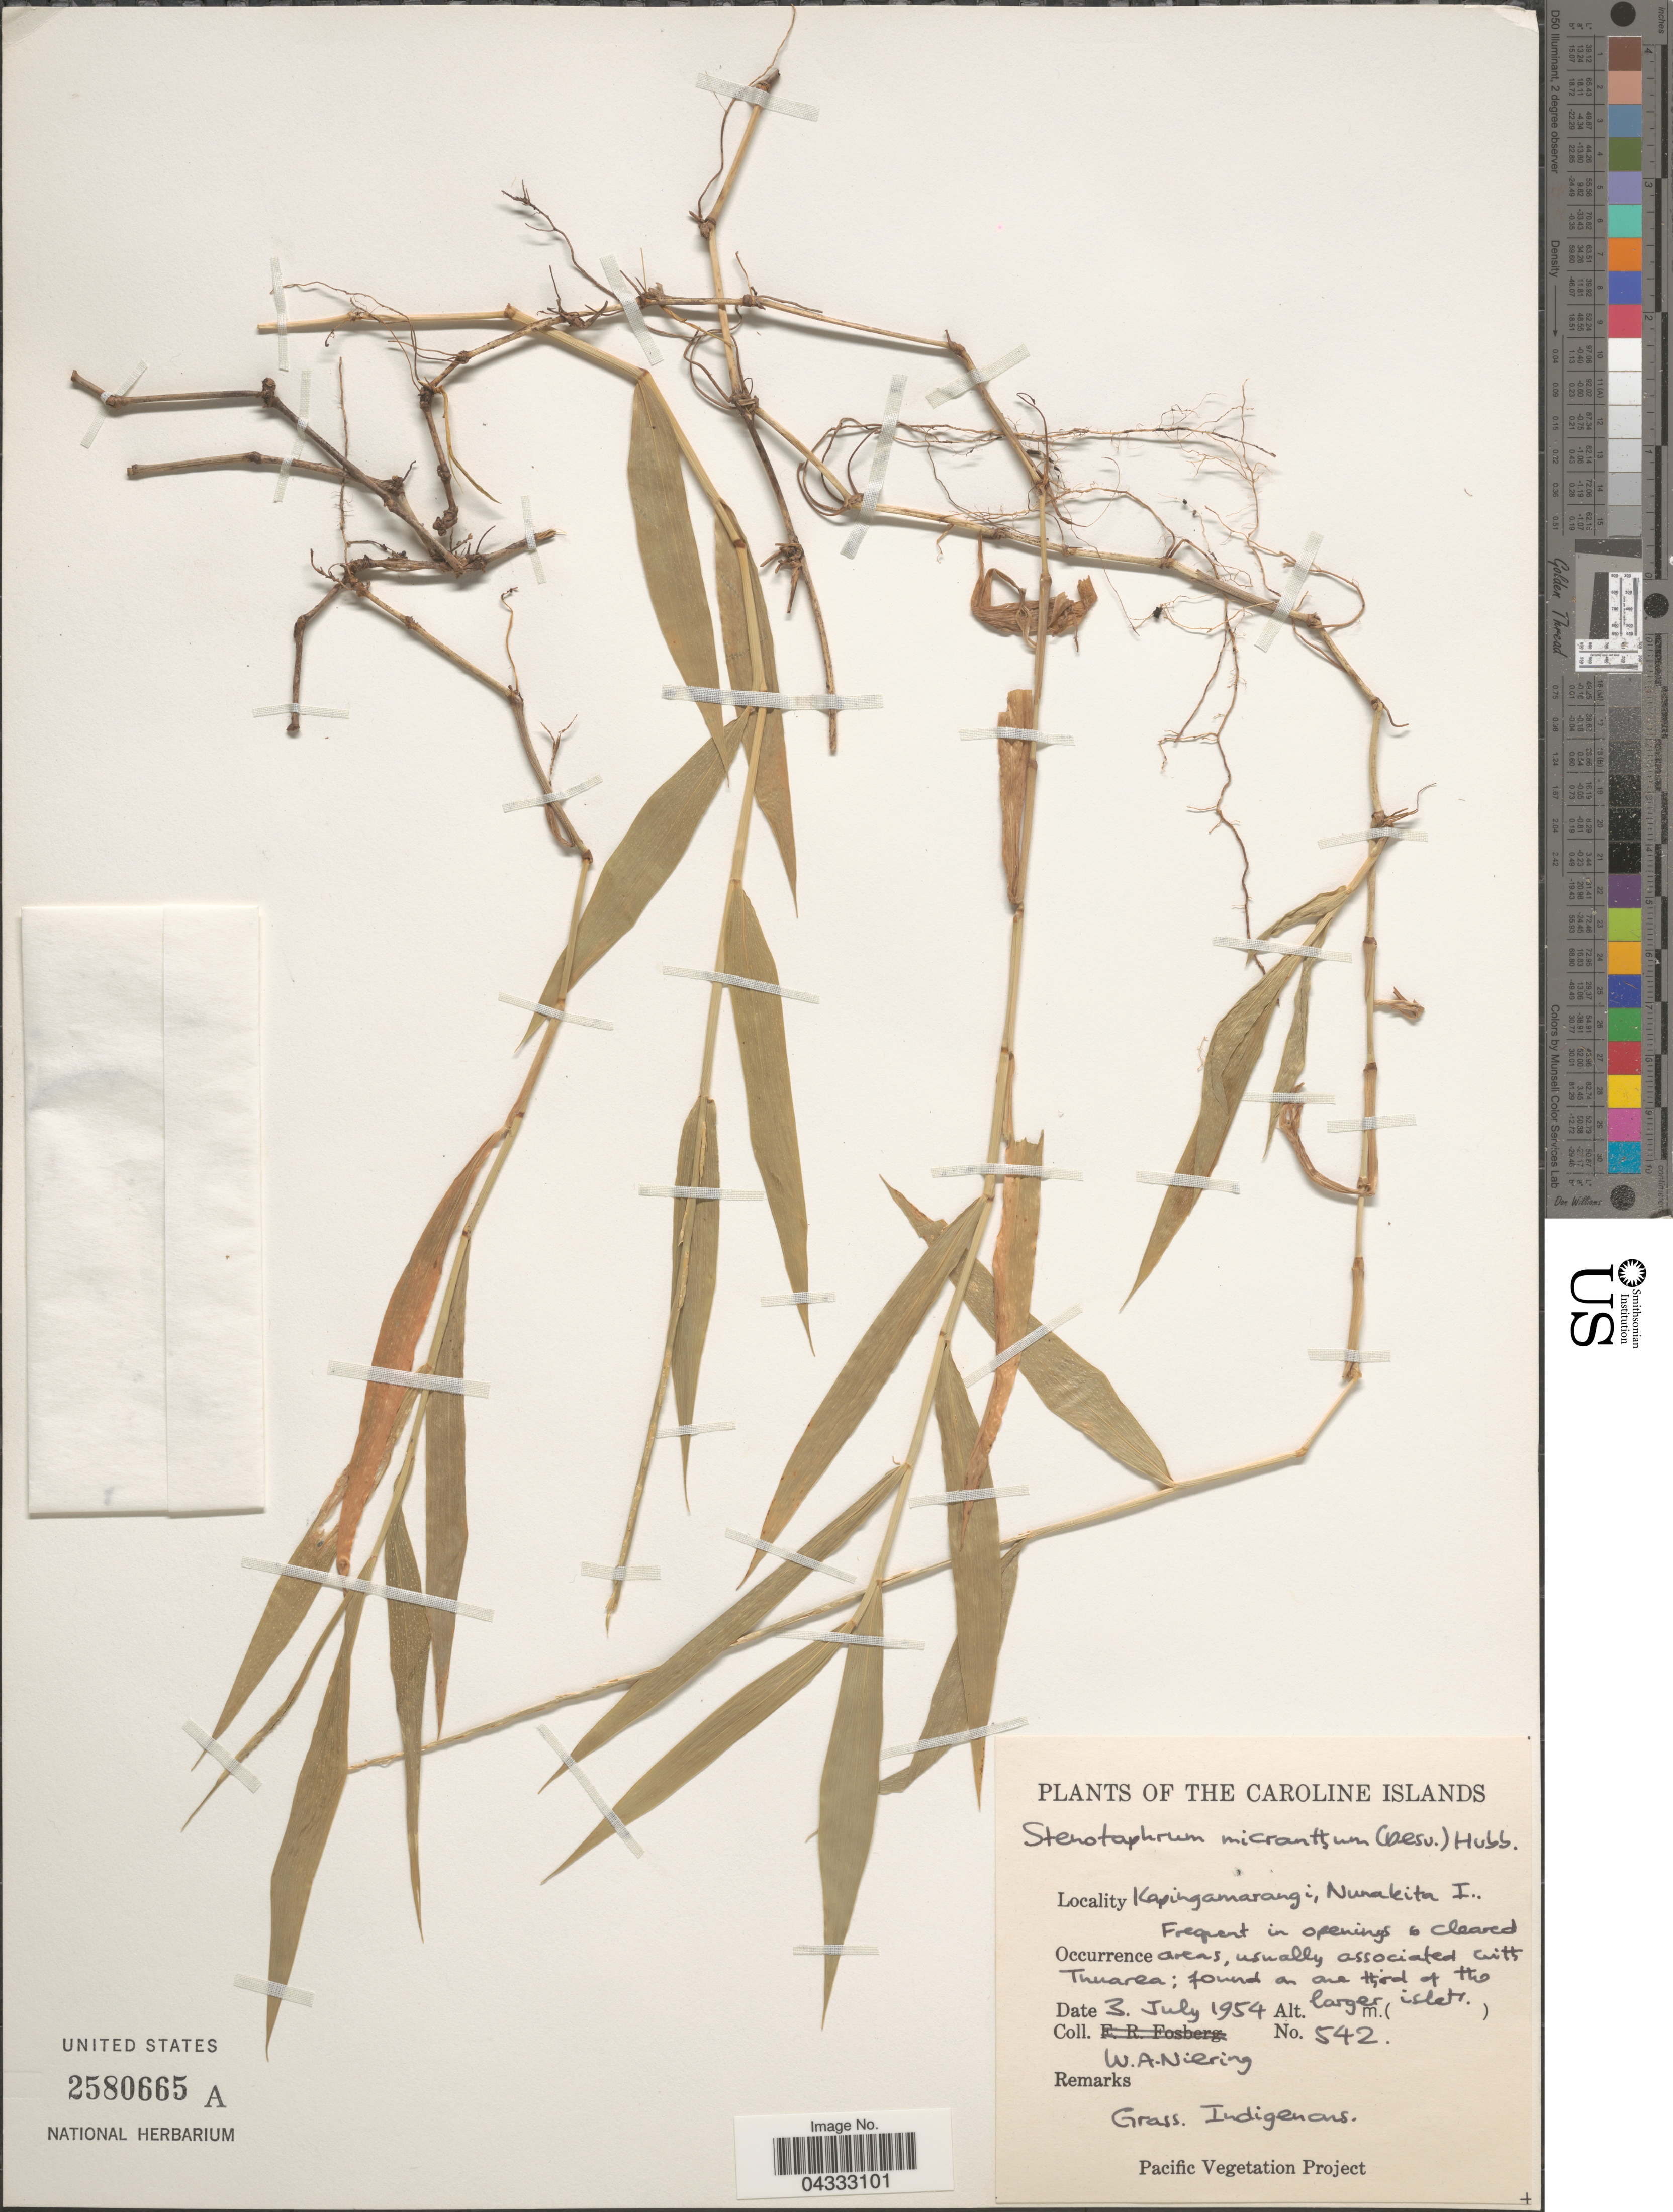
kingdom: Plantae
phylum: Tracheophyta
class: Liliopsida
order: Poales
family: Poaceae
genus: Stenotaphrum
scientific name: Stenotaphrum micranthum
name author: (Desv.) C.E. Hubb.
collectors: W. Niering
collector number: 542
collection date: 1954-07-03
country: Micronesia, Federated States of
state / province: Pohnpei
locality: The Caroline Islands. Kapingamarangi, Nunakita I.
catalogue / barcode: US 2580665A